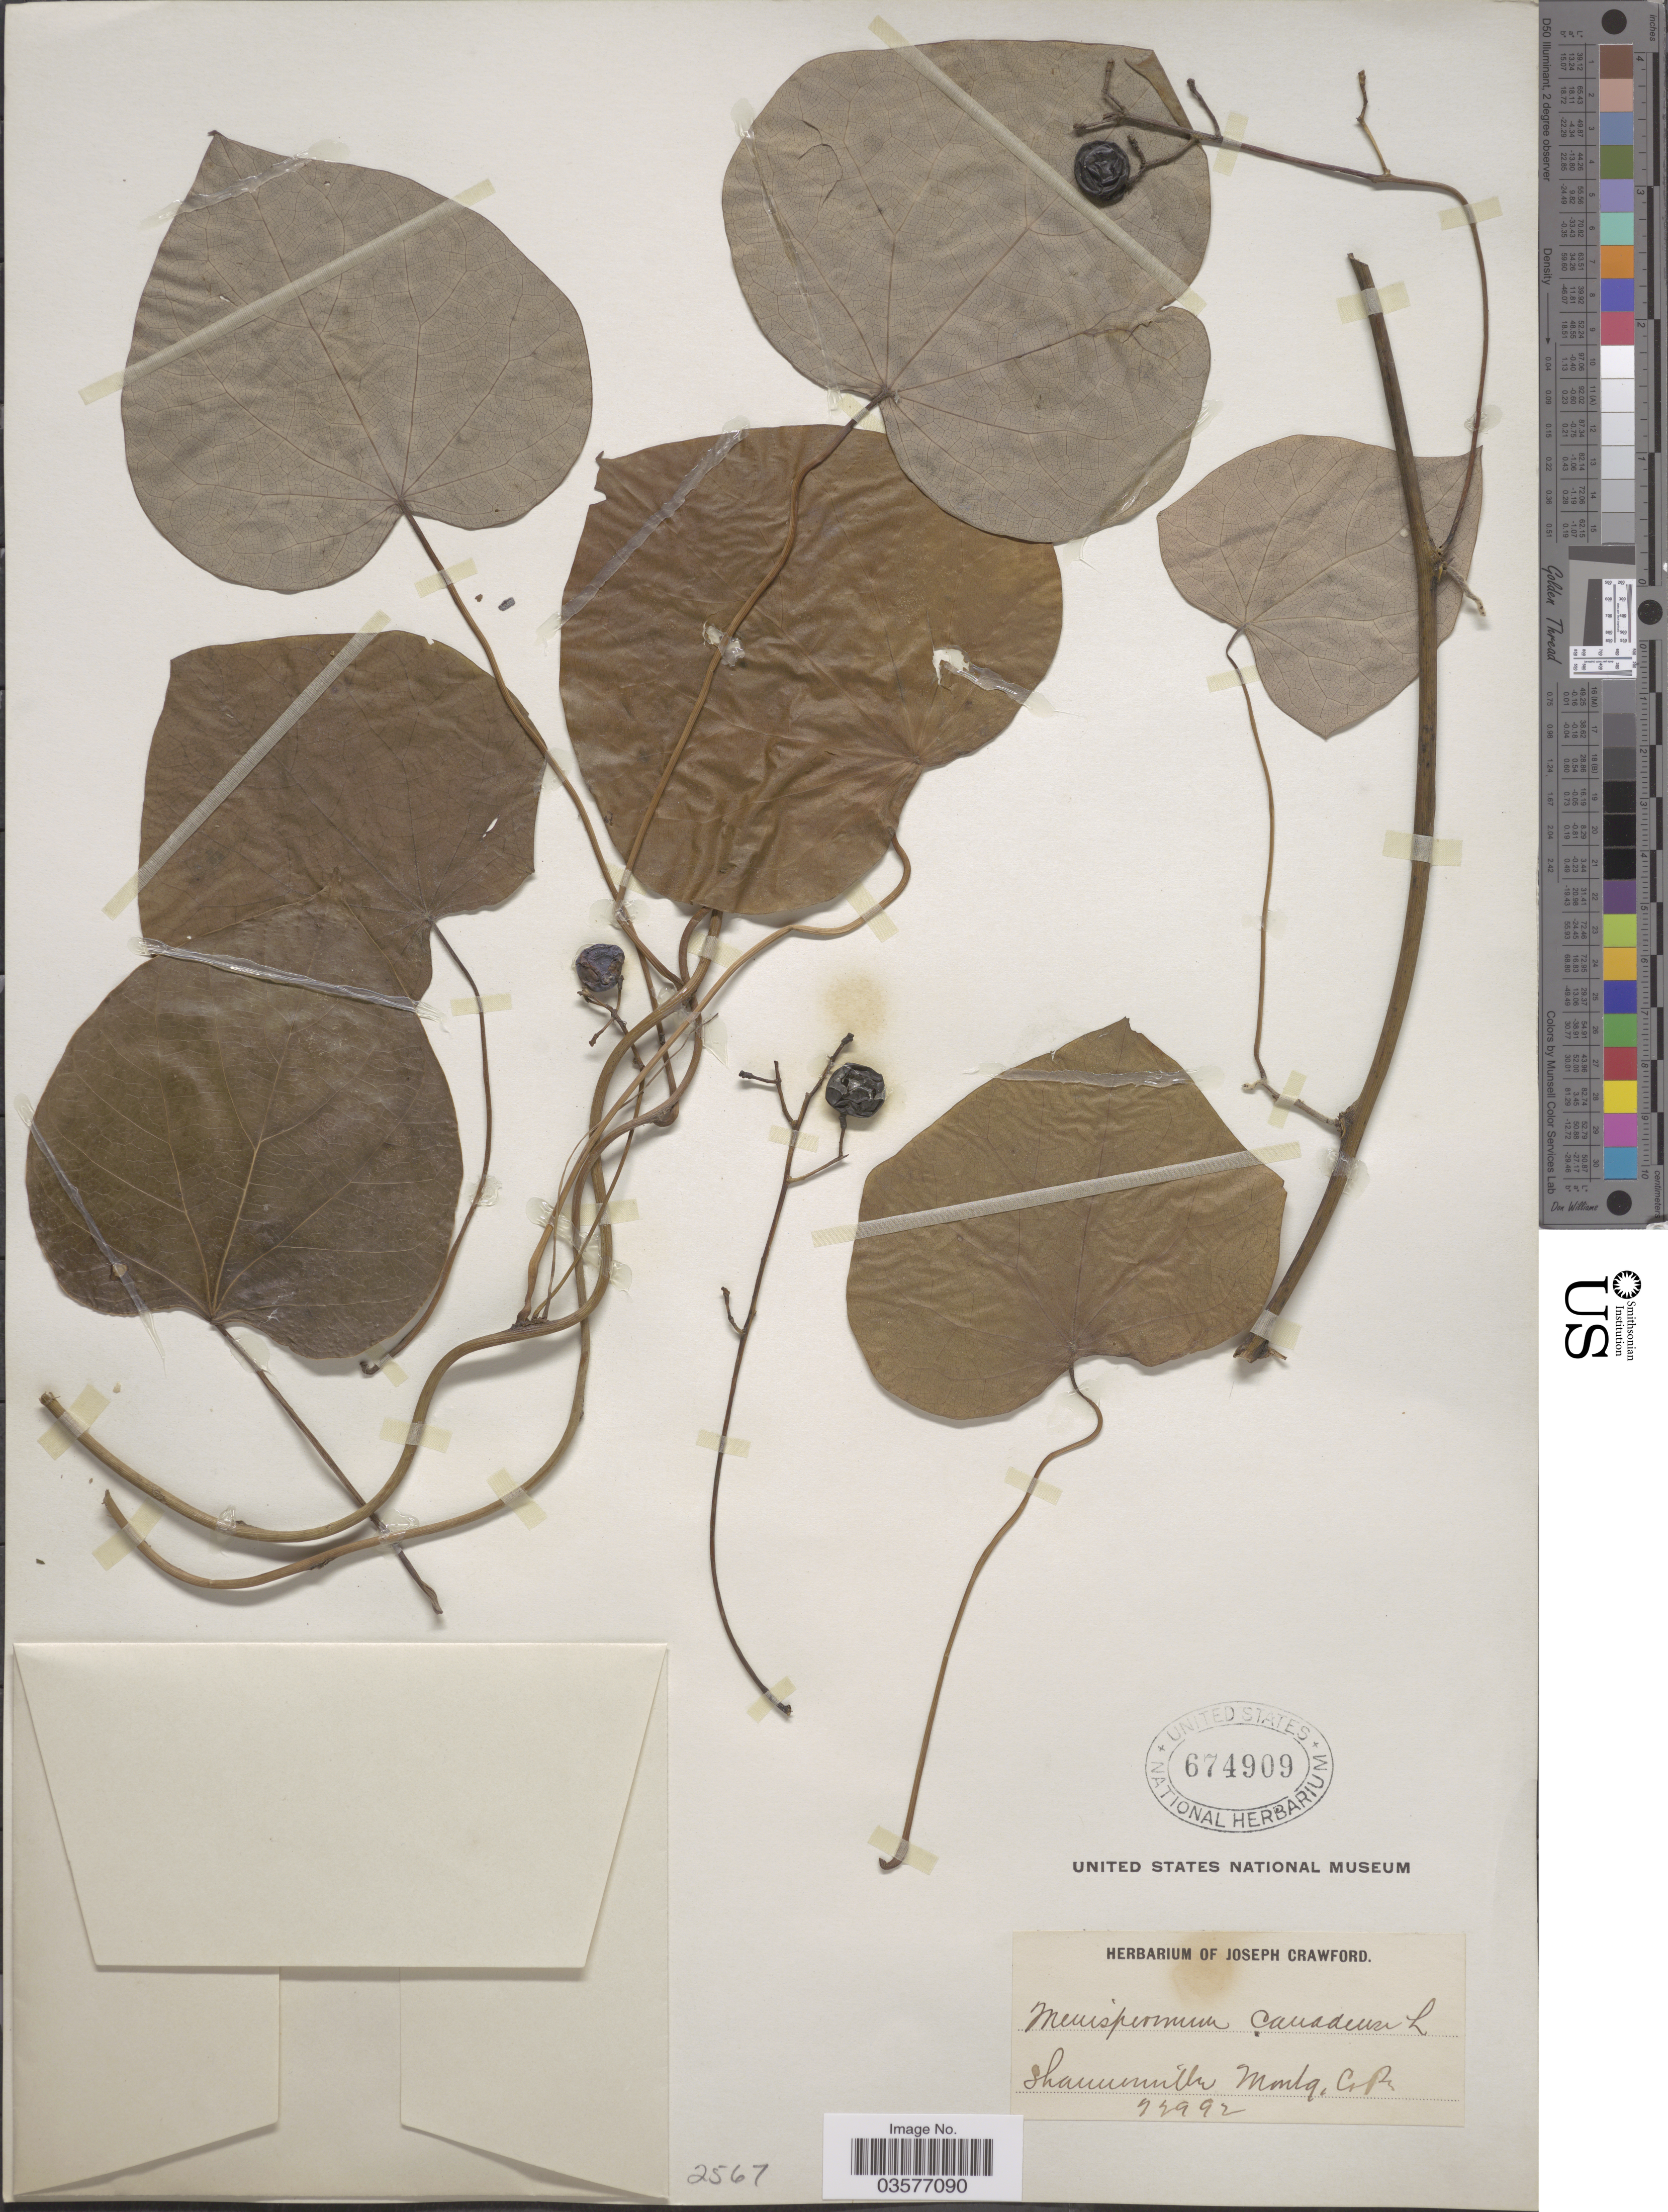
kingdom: Plantae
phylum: Tracheophyta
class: Magnoliopsida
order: Ranunculales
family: Menispermaceae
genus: Menispermum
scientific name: Menispermum canadense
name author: L.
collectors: ex herb. Joseph Crawford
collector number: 77992*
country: United States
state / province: Pennsylvania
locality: Conshohocken Montg Co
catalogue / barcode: US 674909